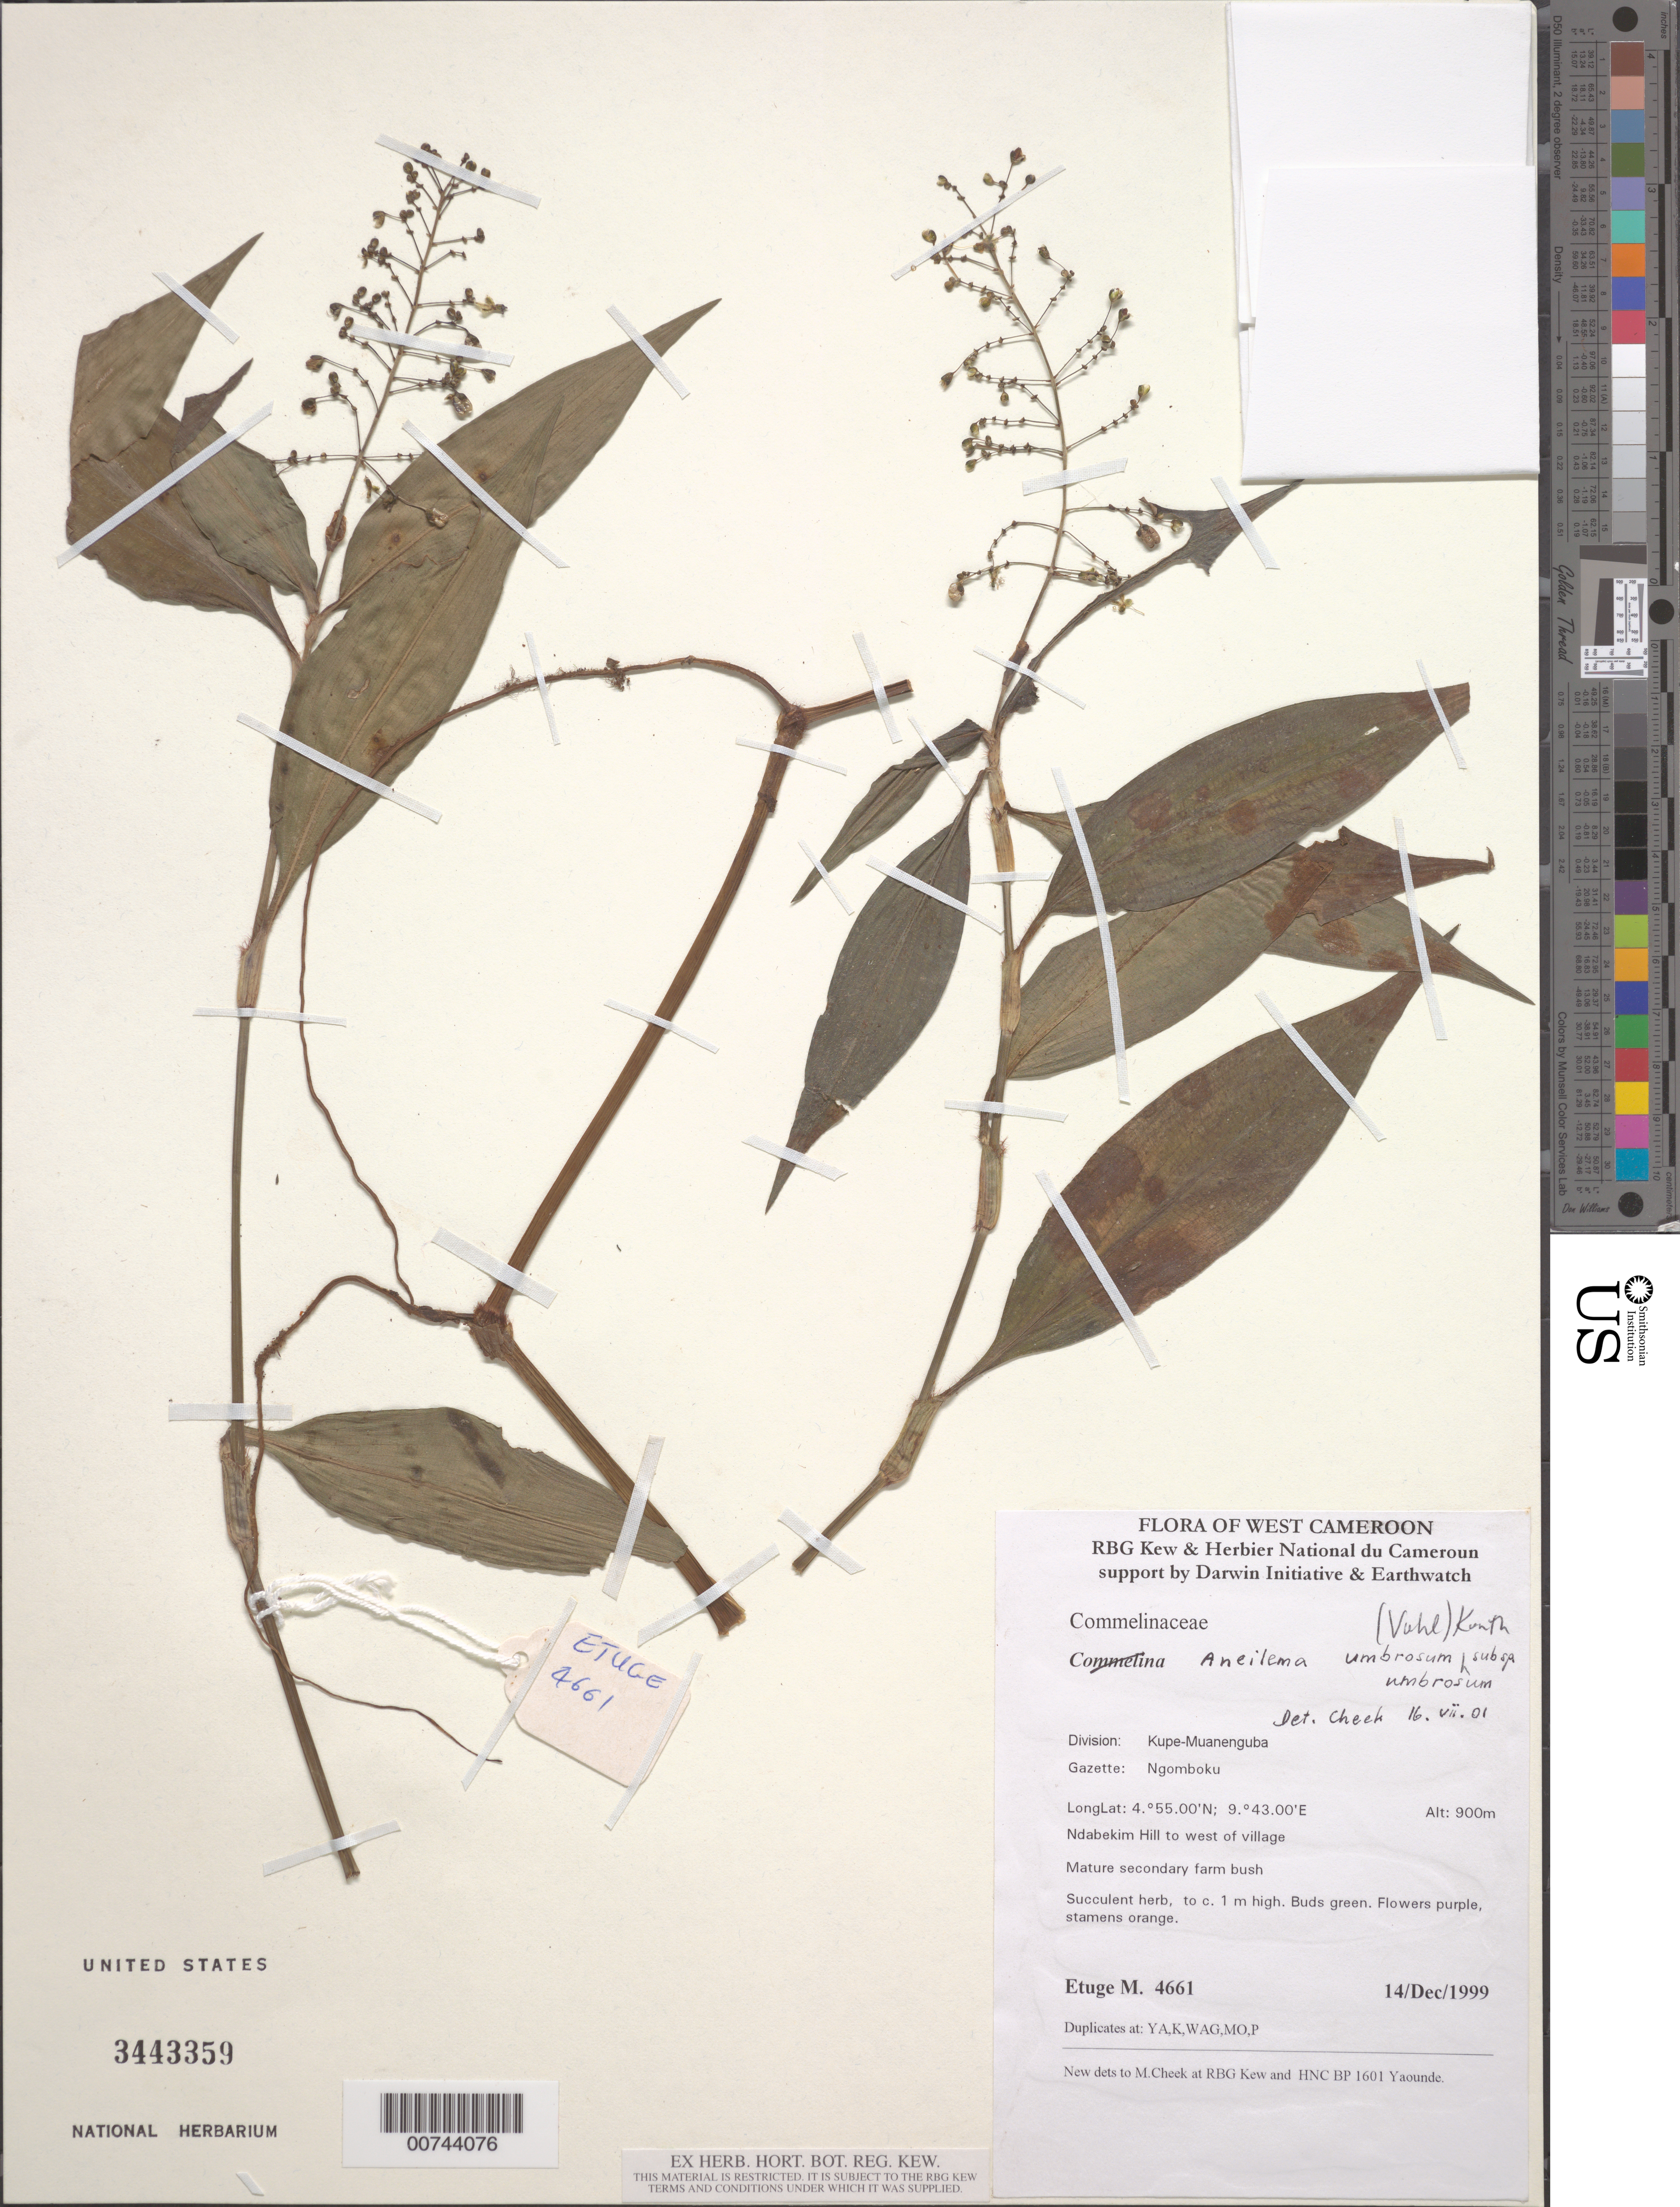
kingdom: Plantae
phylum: Tracheophyta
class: Liliopsida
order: Commelinales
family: Commelinaceae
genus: Aneilema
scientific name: Aneilema umbrosum subsp. umbrosum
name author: (Vahl) Kunth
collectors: M. Etuge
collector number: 4661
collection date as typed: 14 Dec 1999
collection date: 1999-12-14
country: Cameroon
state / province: Sud-Ouest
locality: Ngomboku.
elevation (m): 900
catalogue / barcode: US 3443359